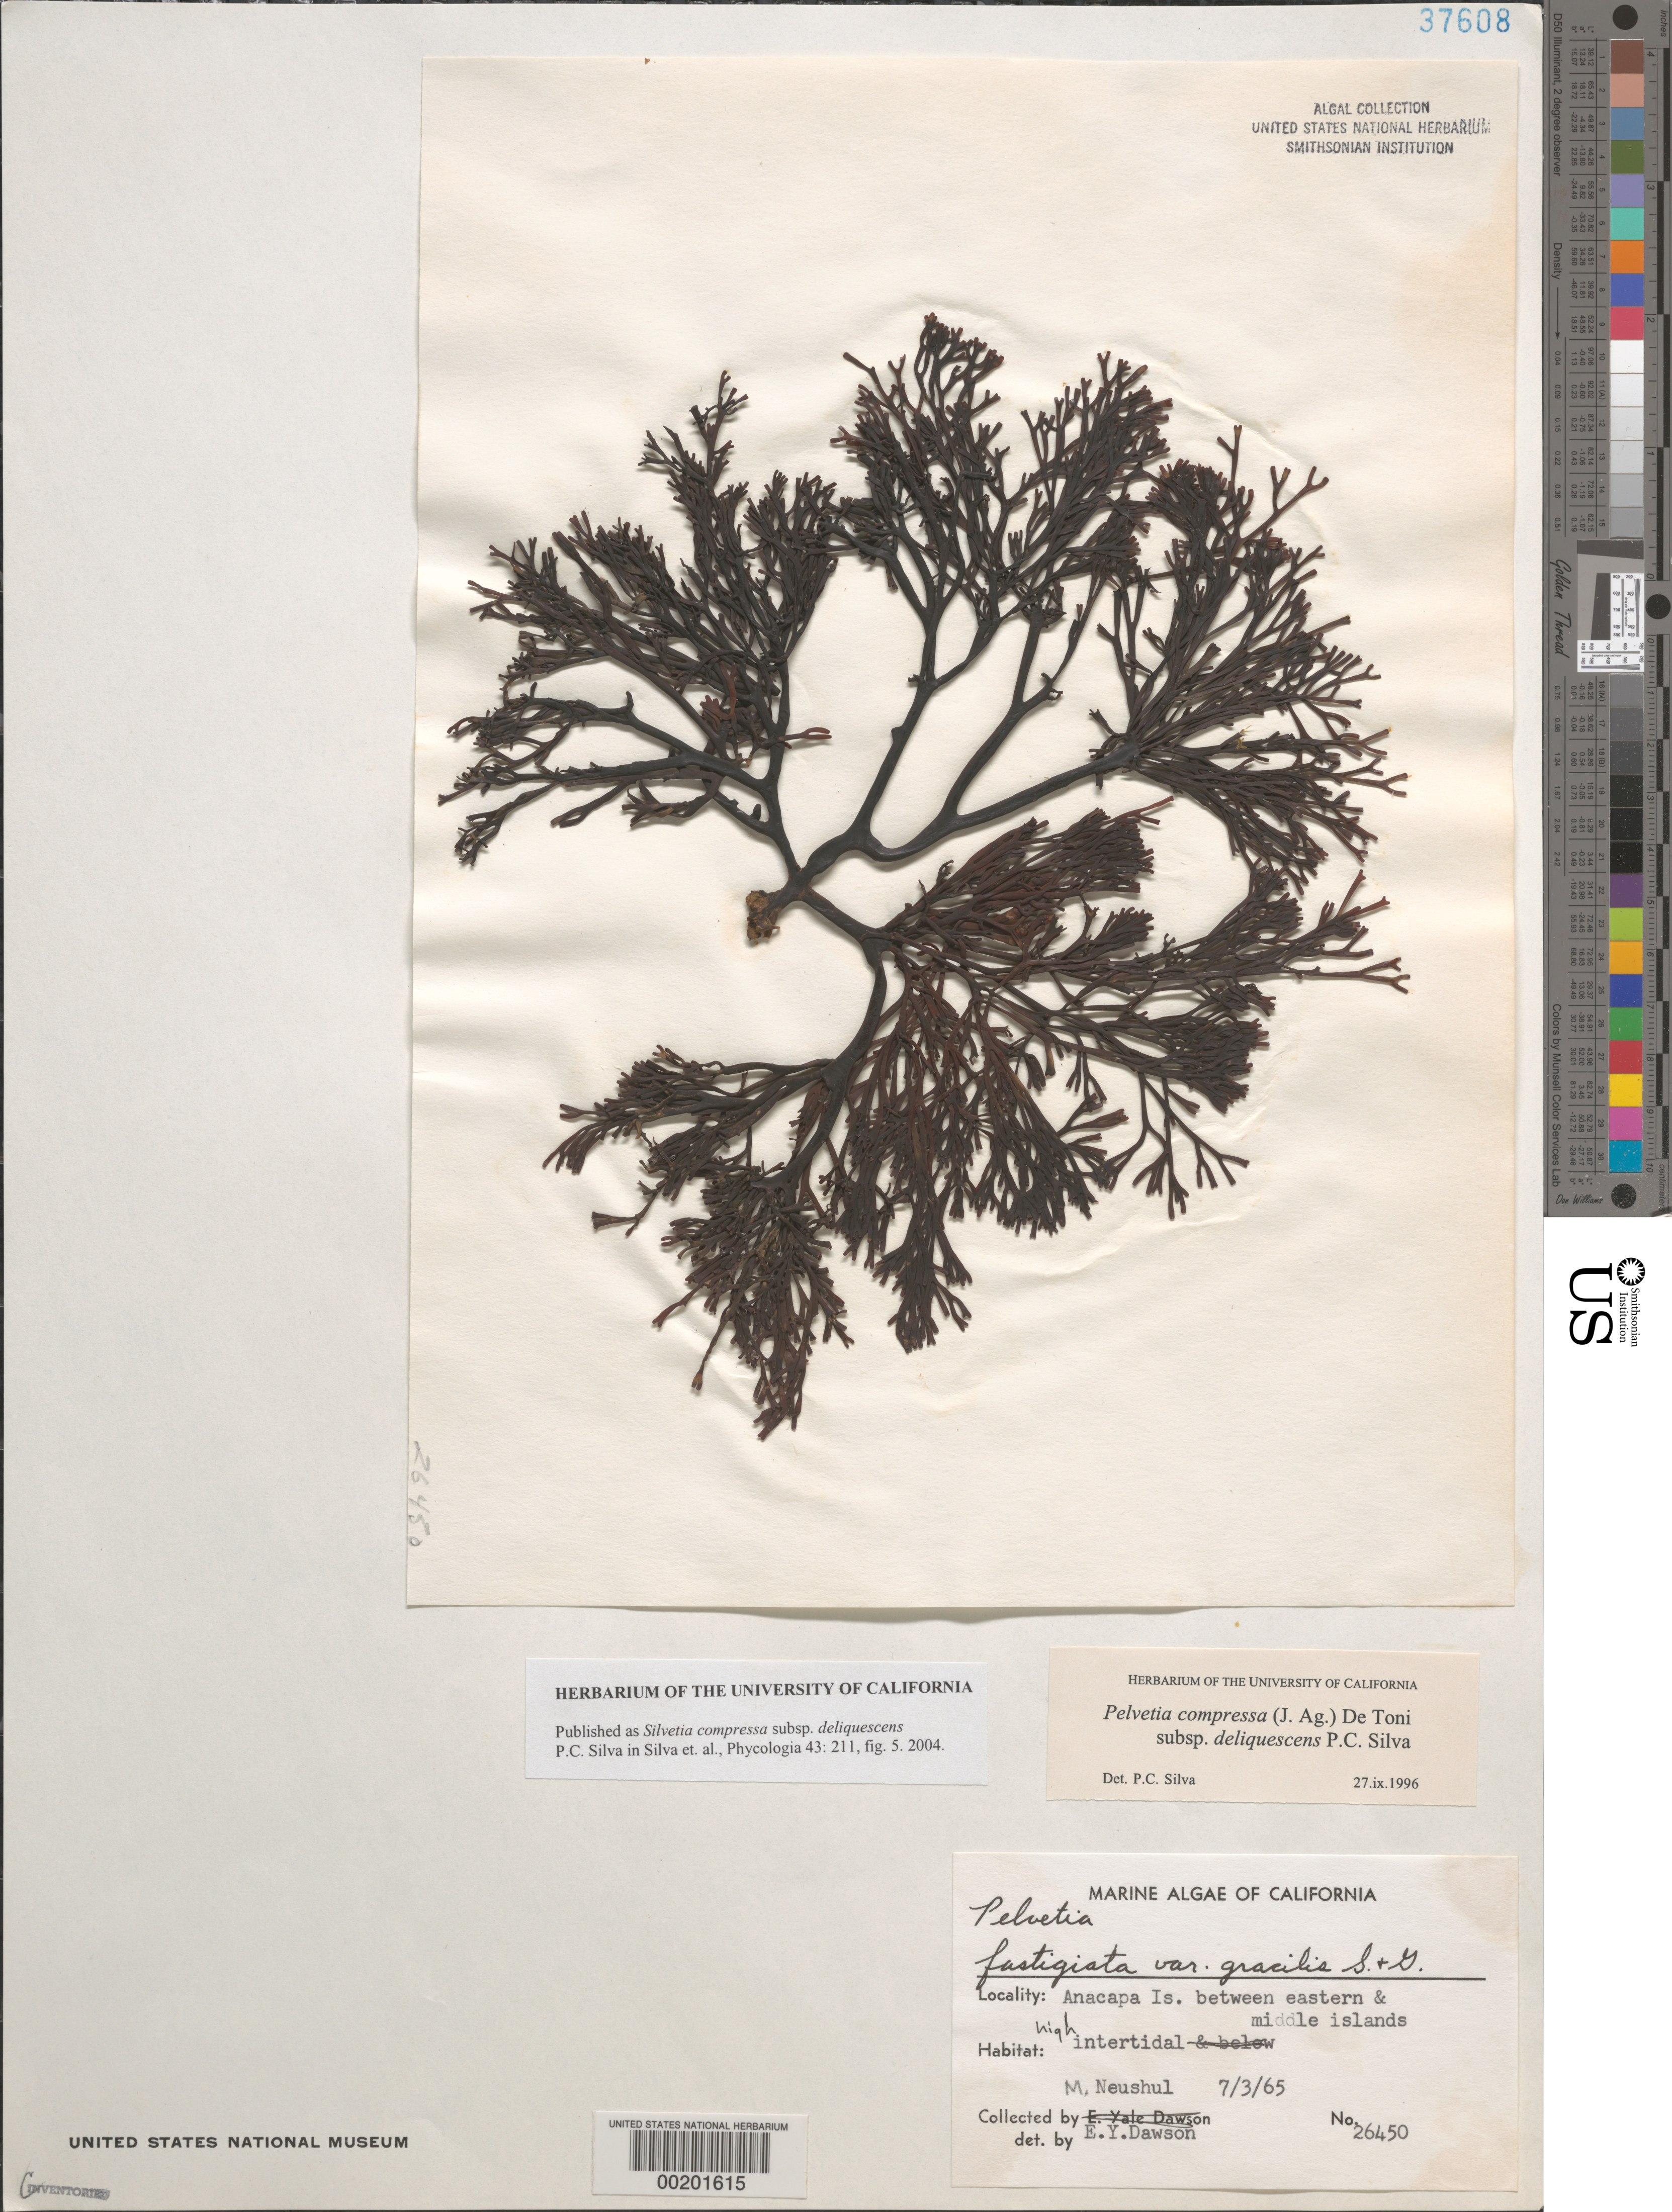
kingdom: Chromista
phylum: Ochrophyta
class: Phaeophyceae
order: Fucales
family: Fucaceae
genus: Silvetia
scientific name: Silvetia compressa subsp. deliquescens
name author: P.C. Silva in P.C. Silva et al.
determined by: Silva, P. C.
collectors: M. Neushul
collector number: EYD 26450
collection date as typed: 03 Jul 1965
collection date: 1965-07-03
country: United States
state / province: California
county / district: Ventura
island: Anacapa Island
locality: Between eastern and middle islands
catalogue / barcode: US 37608